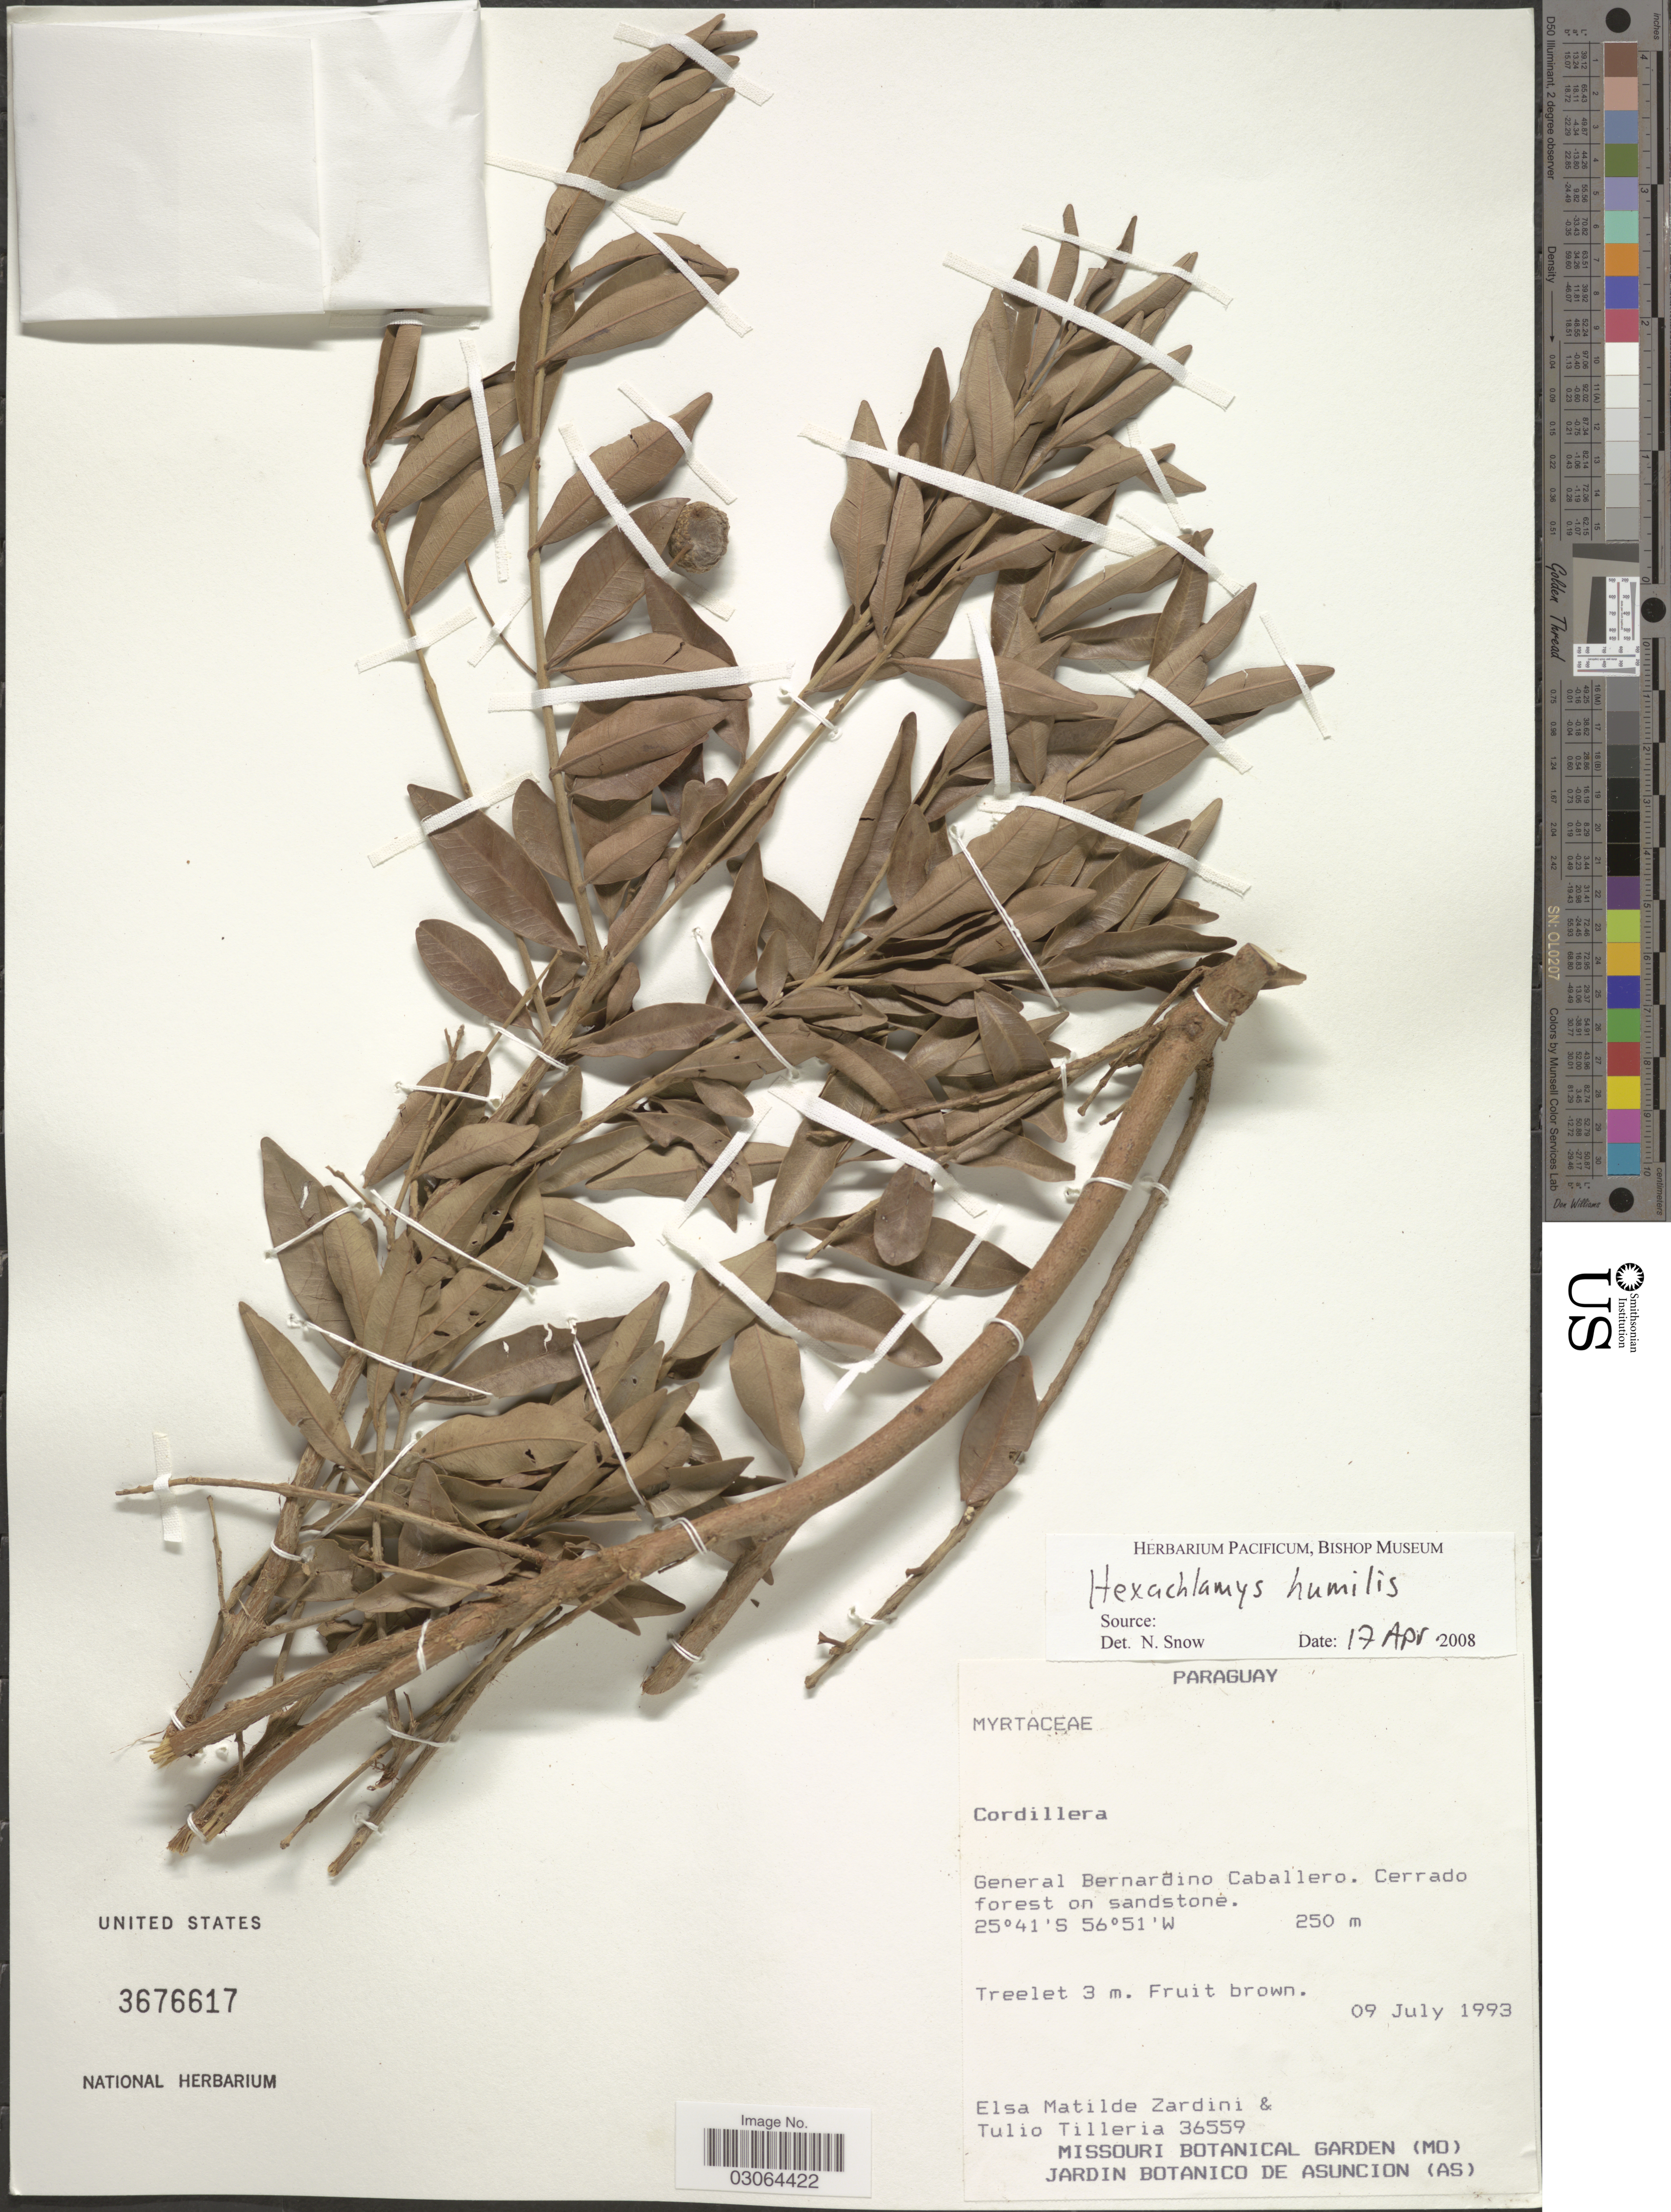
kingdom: Plantae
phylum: Tracheophyta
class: Magnoliopsida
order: Myrtales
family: Myrtaceae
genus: Hexachlamys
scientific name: Hexachlamys humilis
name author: O. Berg in Mart.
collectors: E. M. Zardini & T. Tilleria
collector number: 36559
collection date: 1993-07-09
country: Paraguay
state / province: Cordillera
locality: General Bernardiño Caballero. Cerrado forest on sandstone.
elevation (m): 250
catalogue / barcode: US 3676617